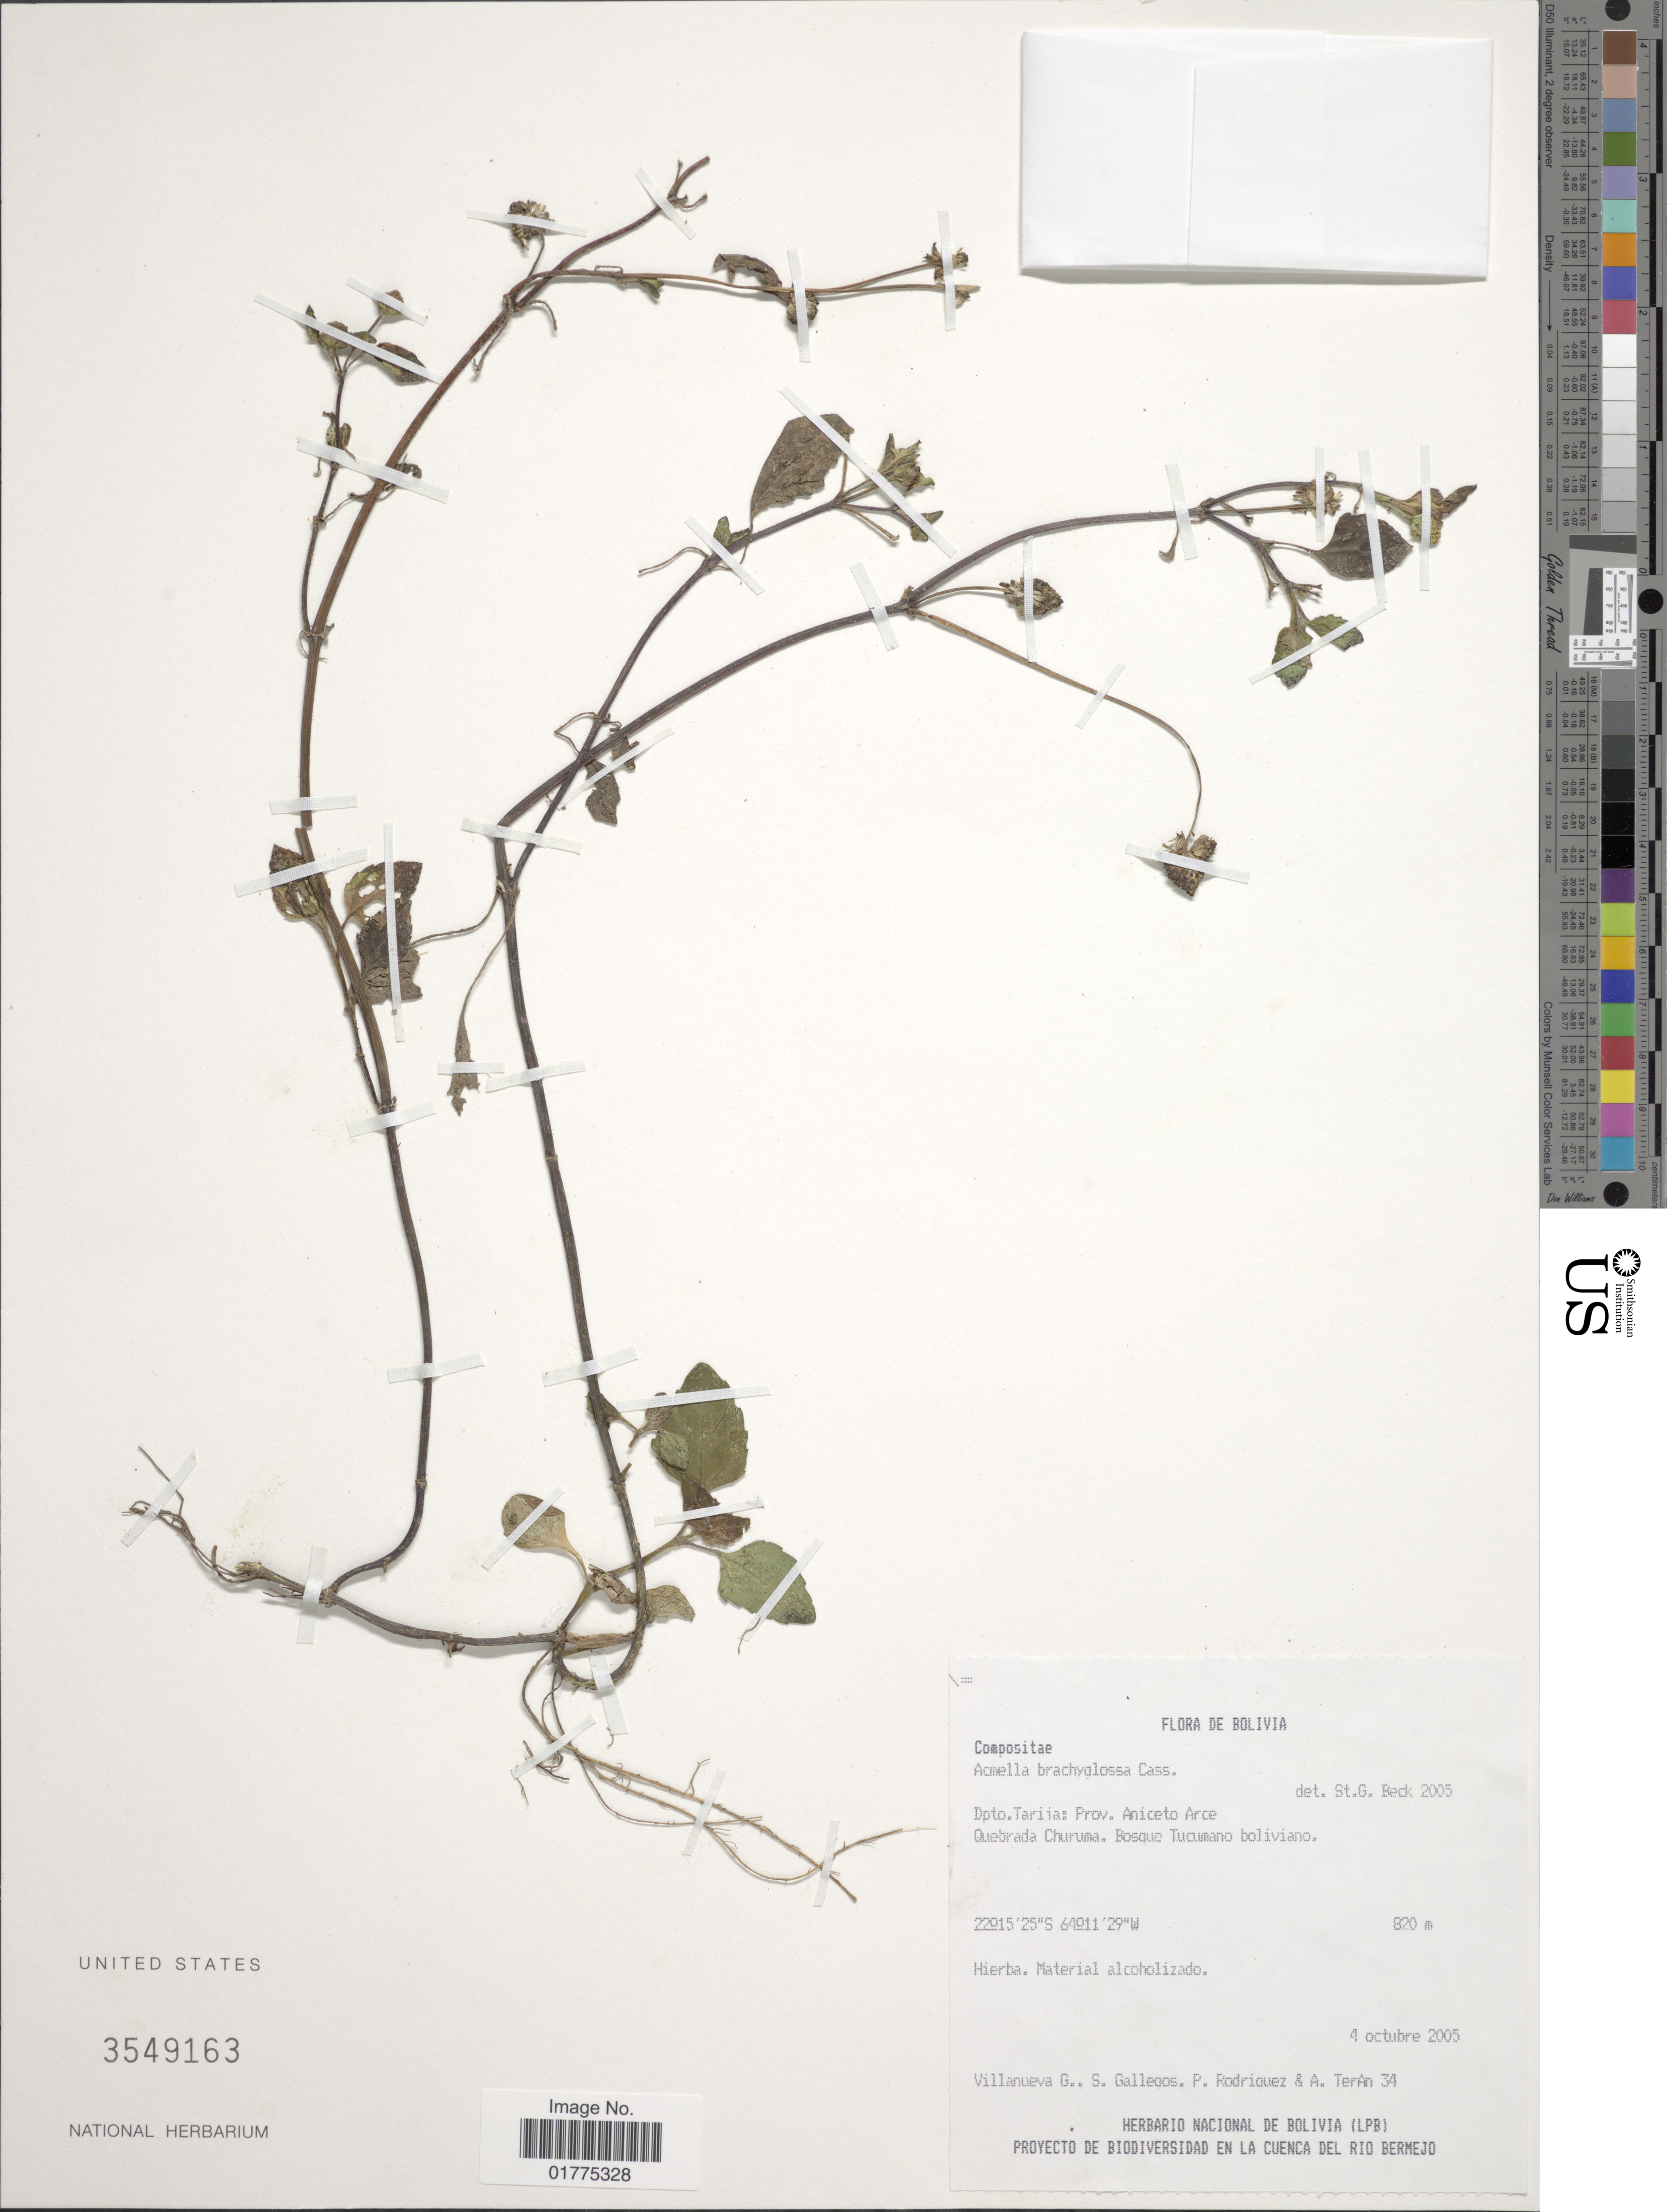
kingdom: Plantae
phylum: Tracheophyta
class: Magnoliopsida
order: Asterales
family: Asteraceae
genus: Acmella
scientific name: Acmella brachyglossa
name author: Cass.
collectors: G. Villanueva, S. Gallegos, P. Rodríguez & A. Teran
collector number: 34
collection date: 2005-10-04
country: Bolivia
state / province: Tarija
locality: Dpto. Tarjia: Prov. Aniceto Arce, Quebrada Churuma, Bosque Tucumano boliviano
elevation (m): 820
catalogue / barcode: US 3549163